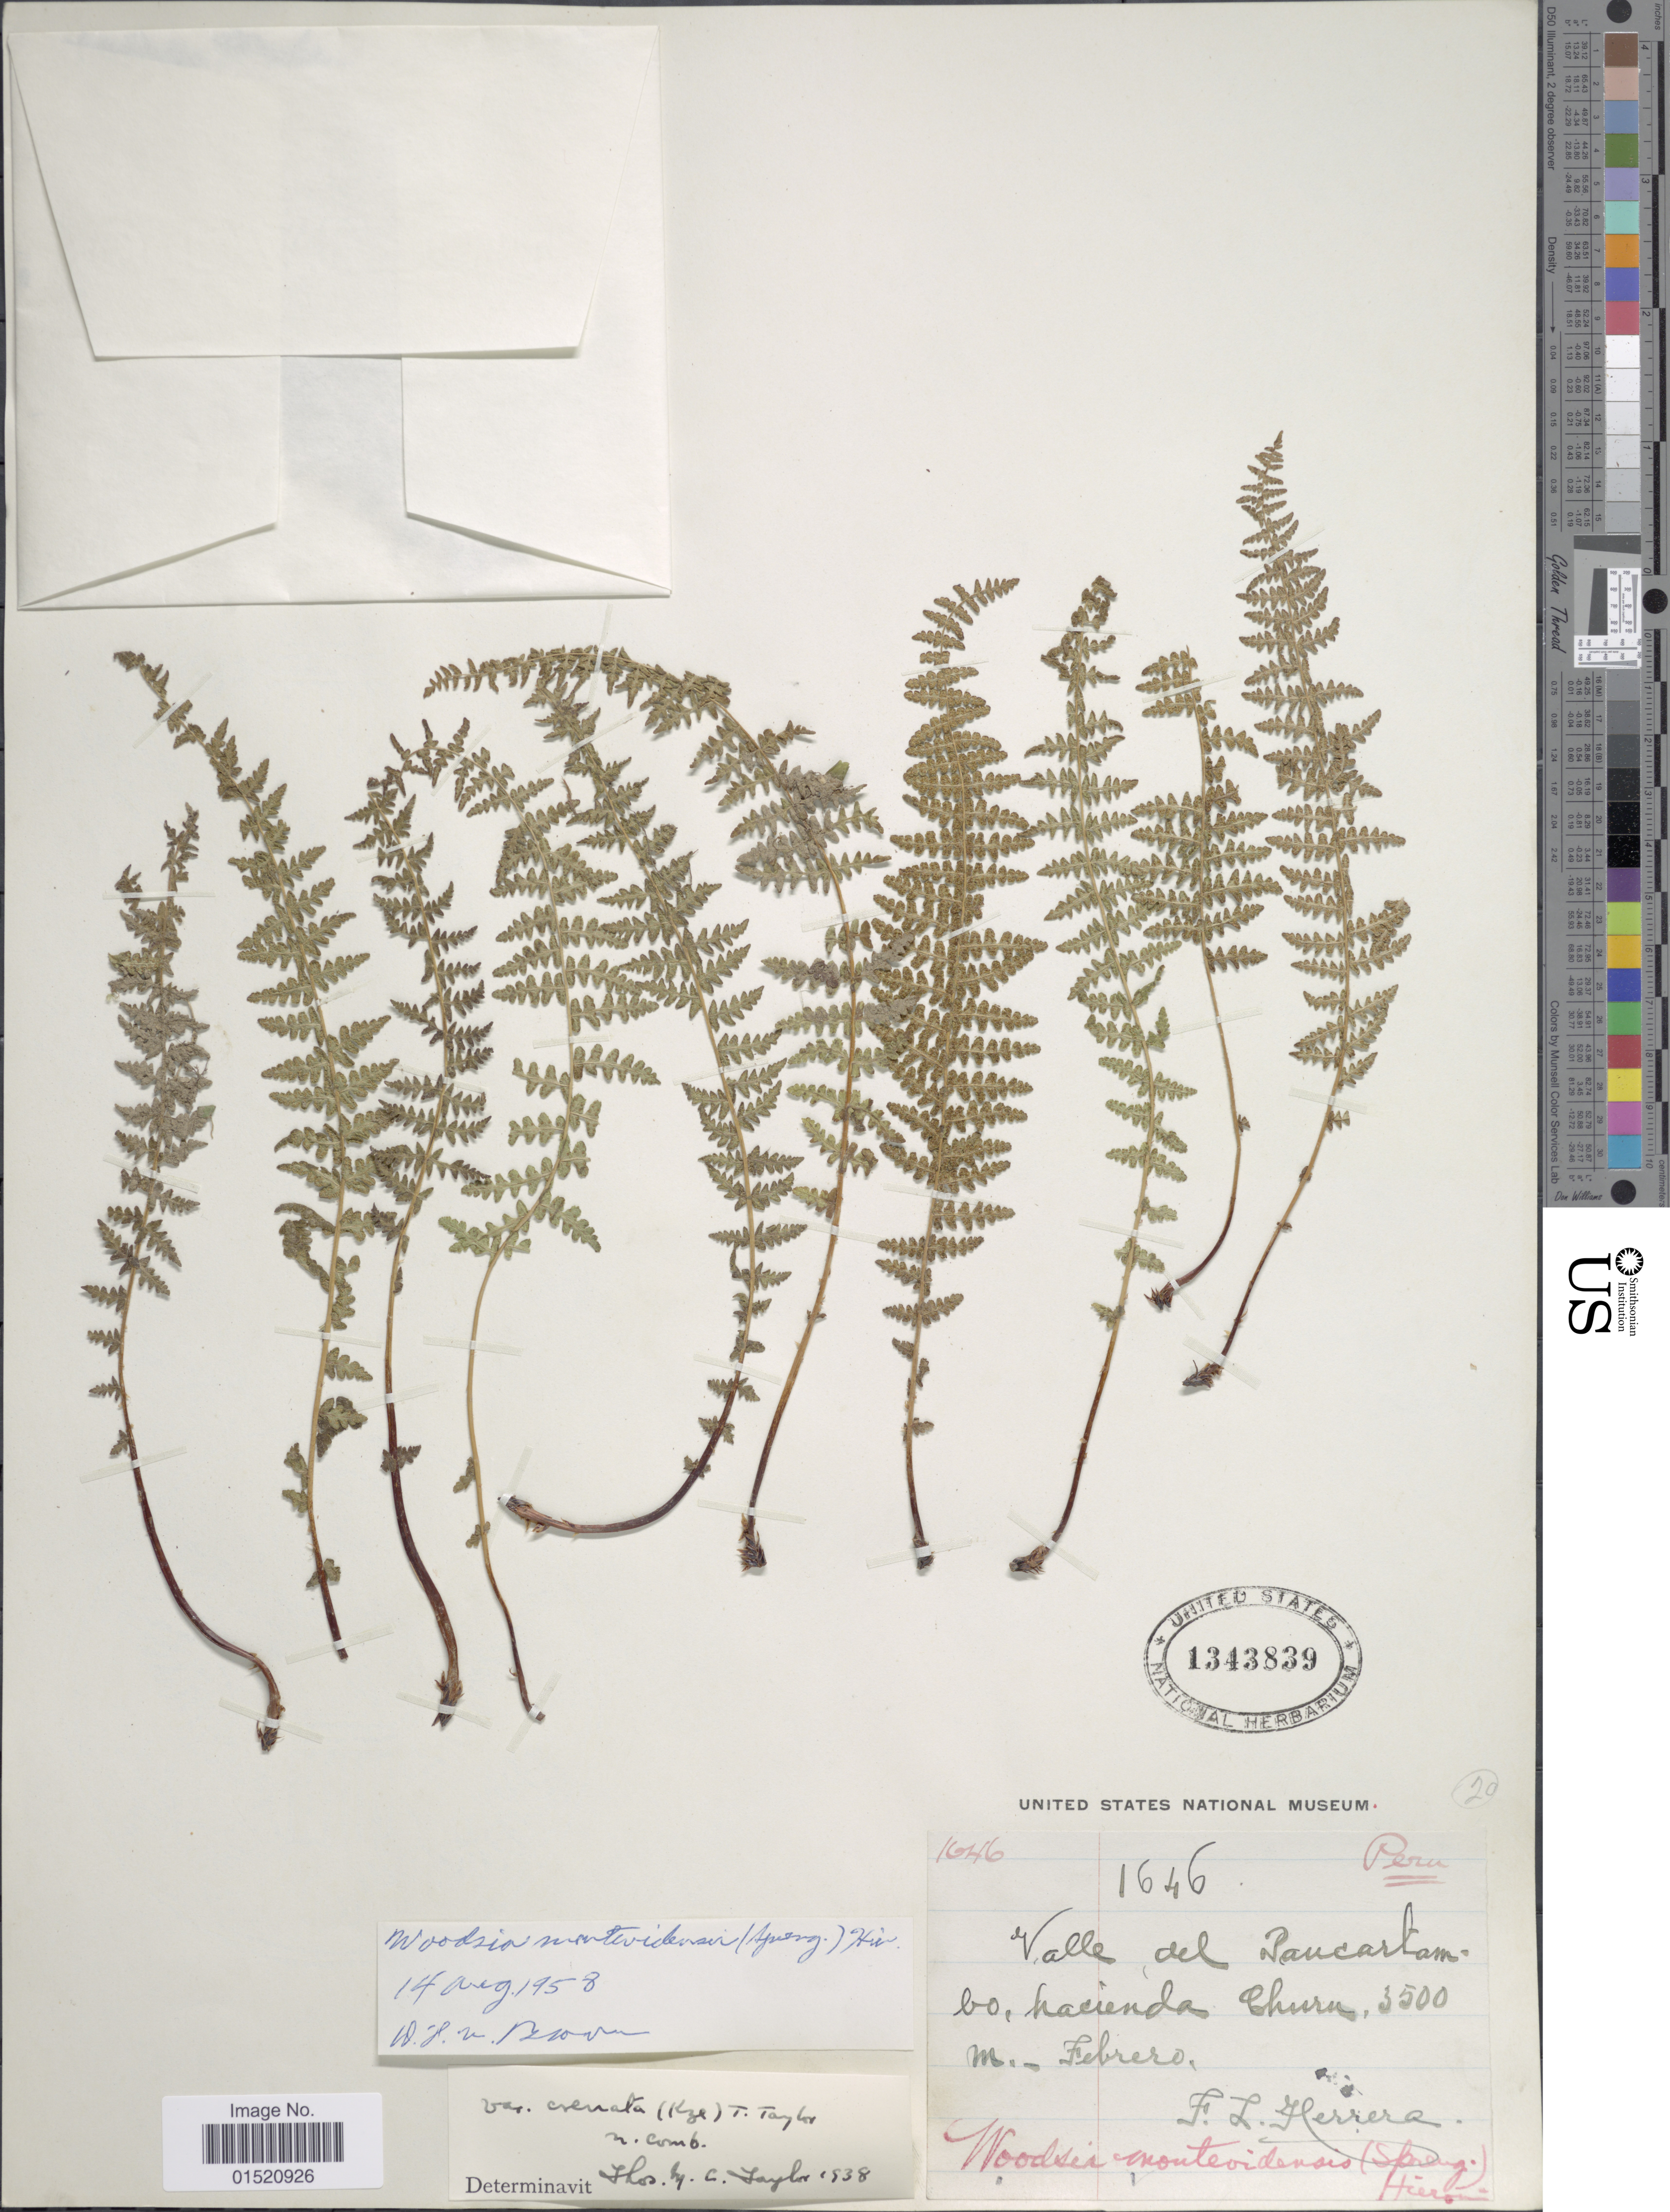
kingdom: Plantae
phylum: Tracheophyta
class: Polypodiopsida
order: Polypodiales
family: Woodsiaceae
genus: Woodsia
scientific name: Woodsia montevidensis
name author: (Spreng.) Hieron.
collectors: F. L. Herrera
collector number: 1646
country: Peru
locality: Valle del Pancartambo, hacienda Churu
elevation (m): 3500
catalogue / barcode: US 1343839